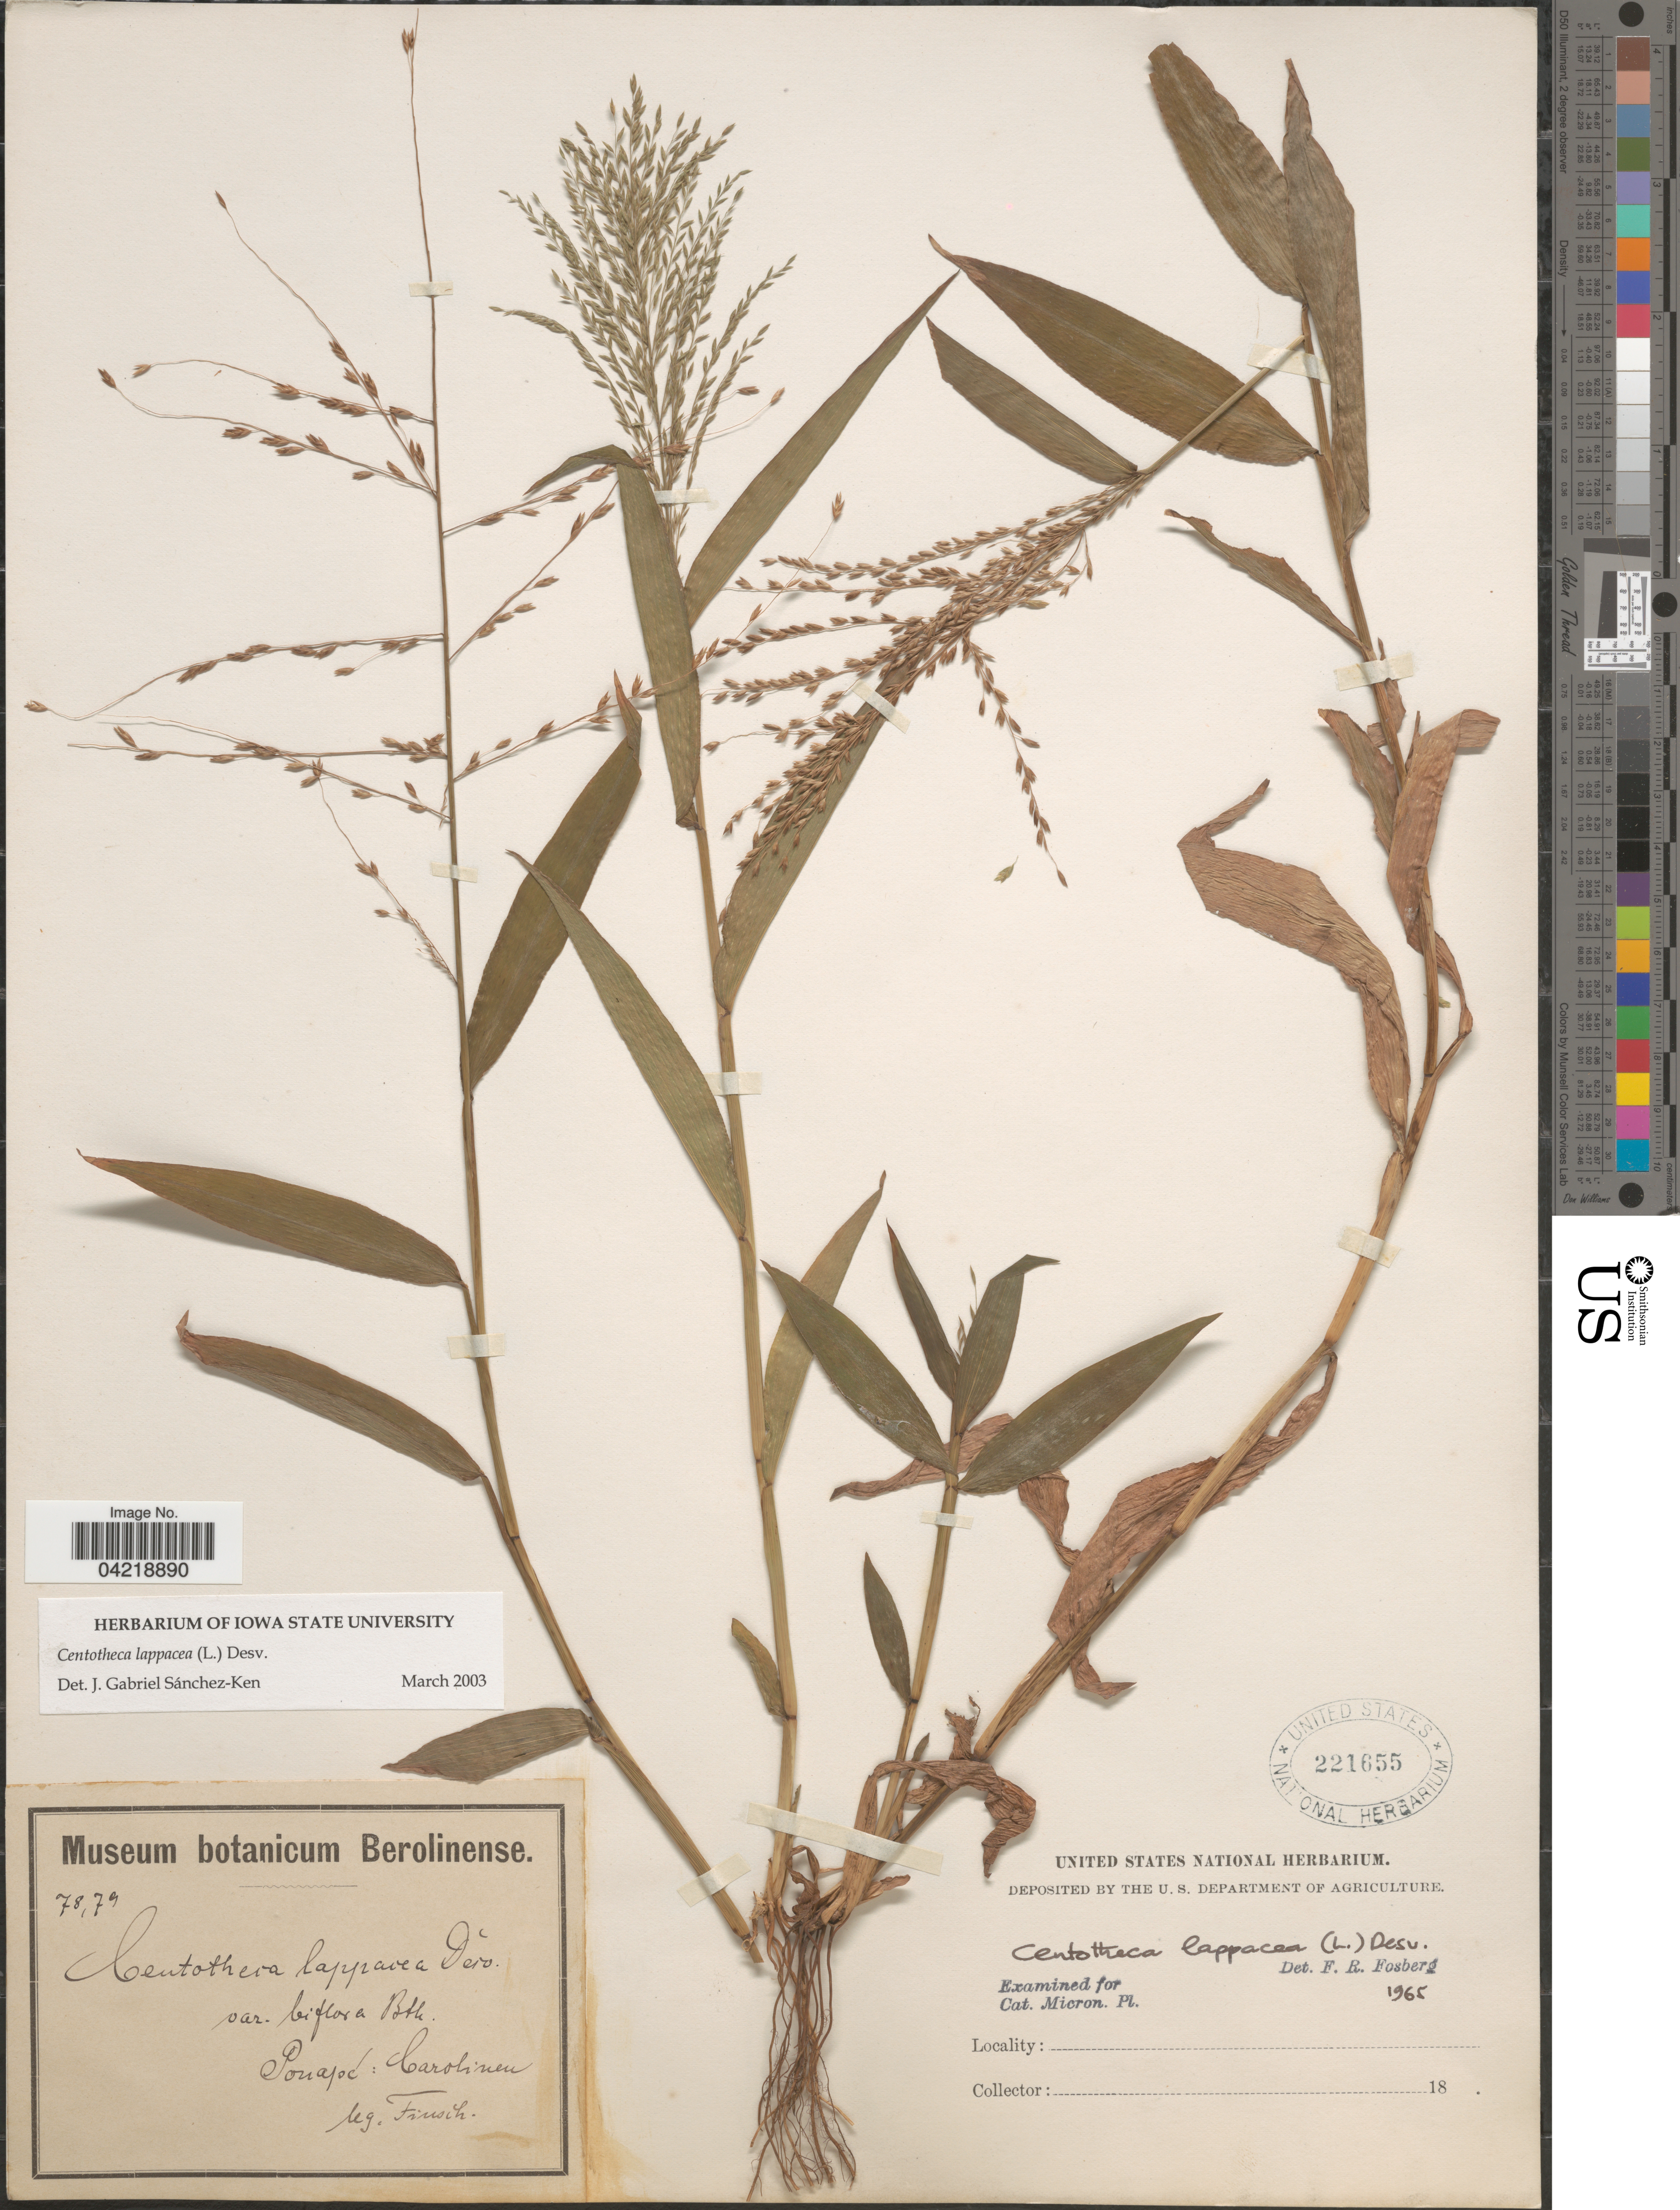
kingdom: Plantae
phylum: Tracheophyta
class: Liliopsida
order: Poales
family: Poaceae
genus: Centotheca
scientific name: Centotheca lappacea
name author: (L.) Desv.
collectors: -. Fiusch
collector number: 7879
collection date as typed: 18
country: Micronesia, Federated States of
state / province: Pohnpei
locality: Ponape: Carolinen.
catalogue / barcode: US 221655